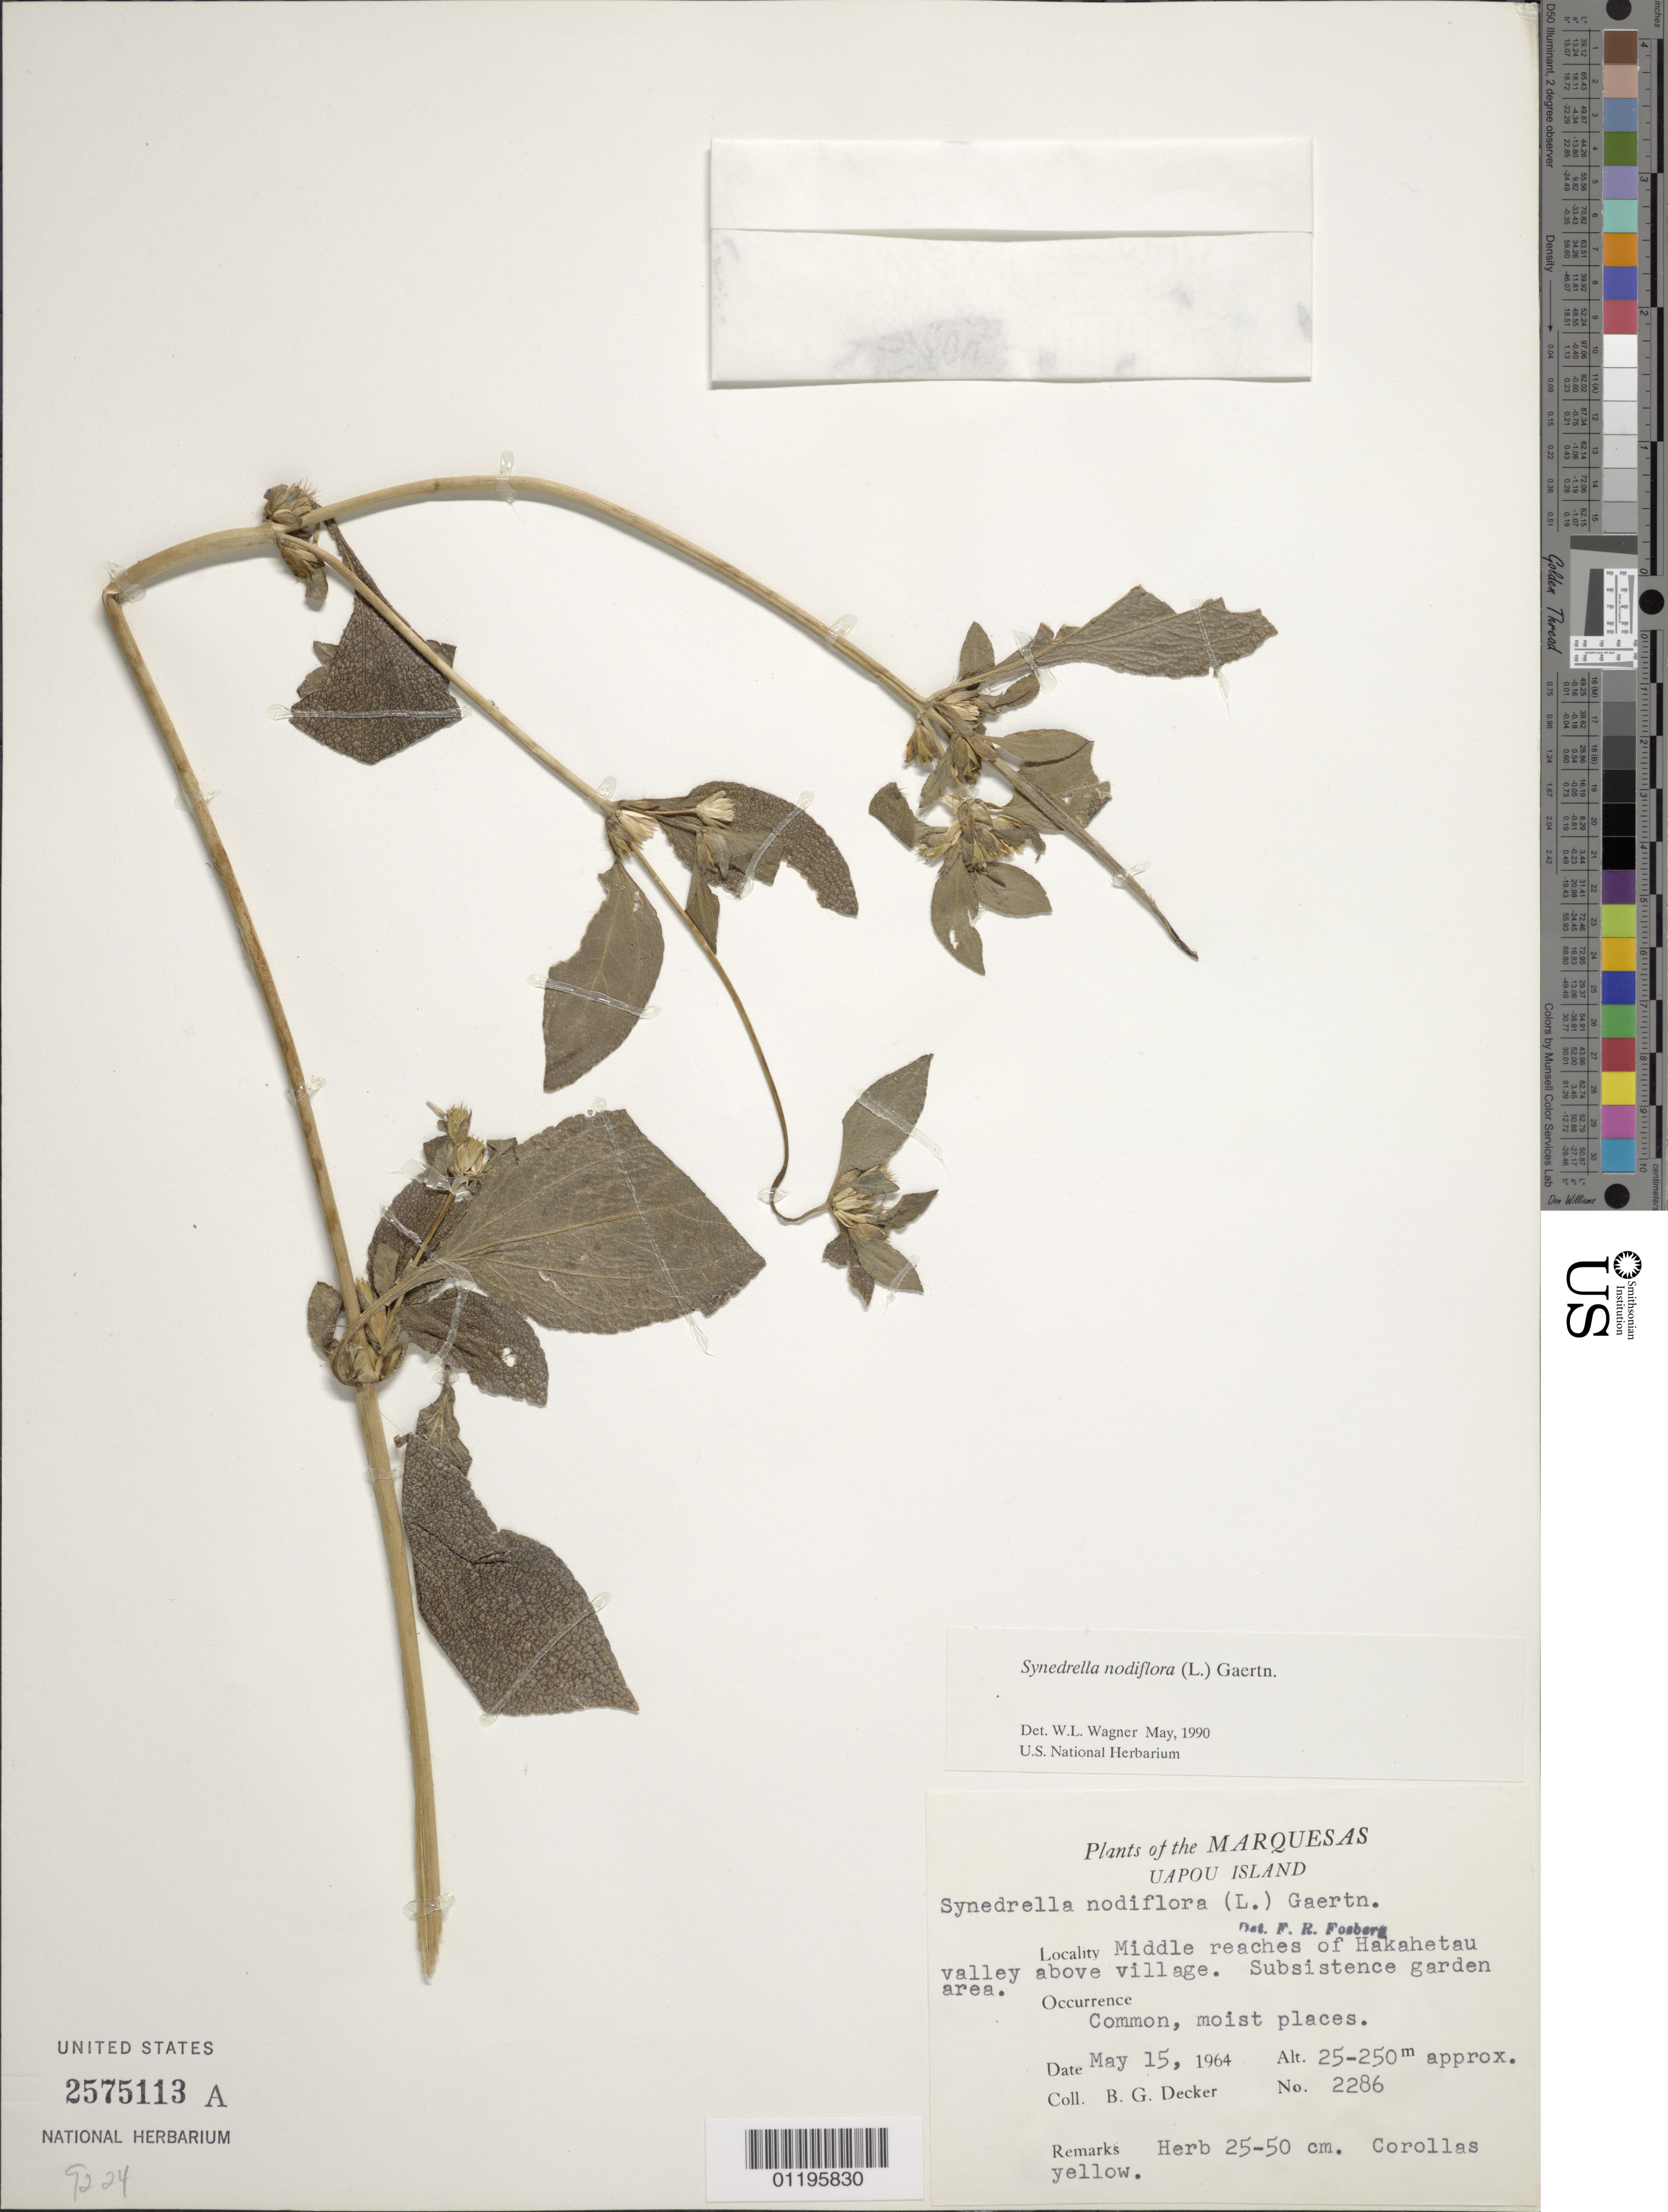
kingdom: Plantae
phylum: Tracheophyta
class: Magnoliopsida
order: Asterales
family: Asteraceae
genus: Synedrella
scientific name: Synedrella nodiflora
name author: (L.) Gaertn.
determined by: Wagner, W. L., (BOT), Smithsonian Institution - National Museum of Natural History (UNITED STATES)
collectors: B. G. Decker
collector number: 2286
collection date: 1964-05-15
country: French Polynesia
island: Ua Pou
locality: Mid-Hakahetau Valley above village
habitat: Subsistence garden area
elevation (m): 25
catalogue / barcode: US 2575113A